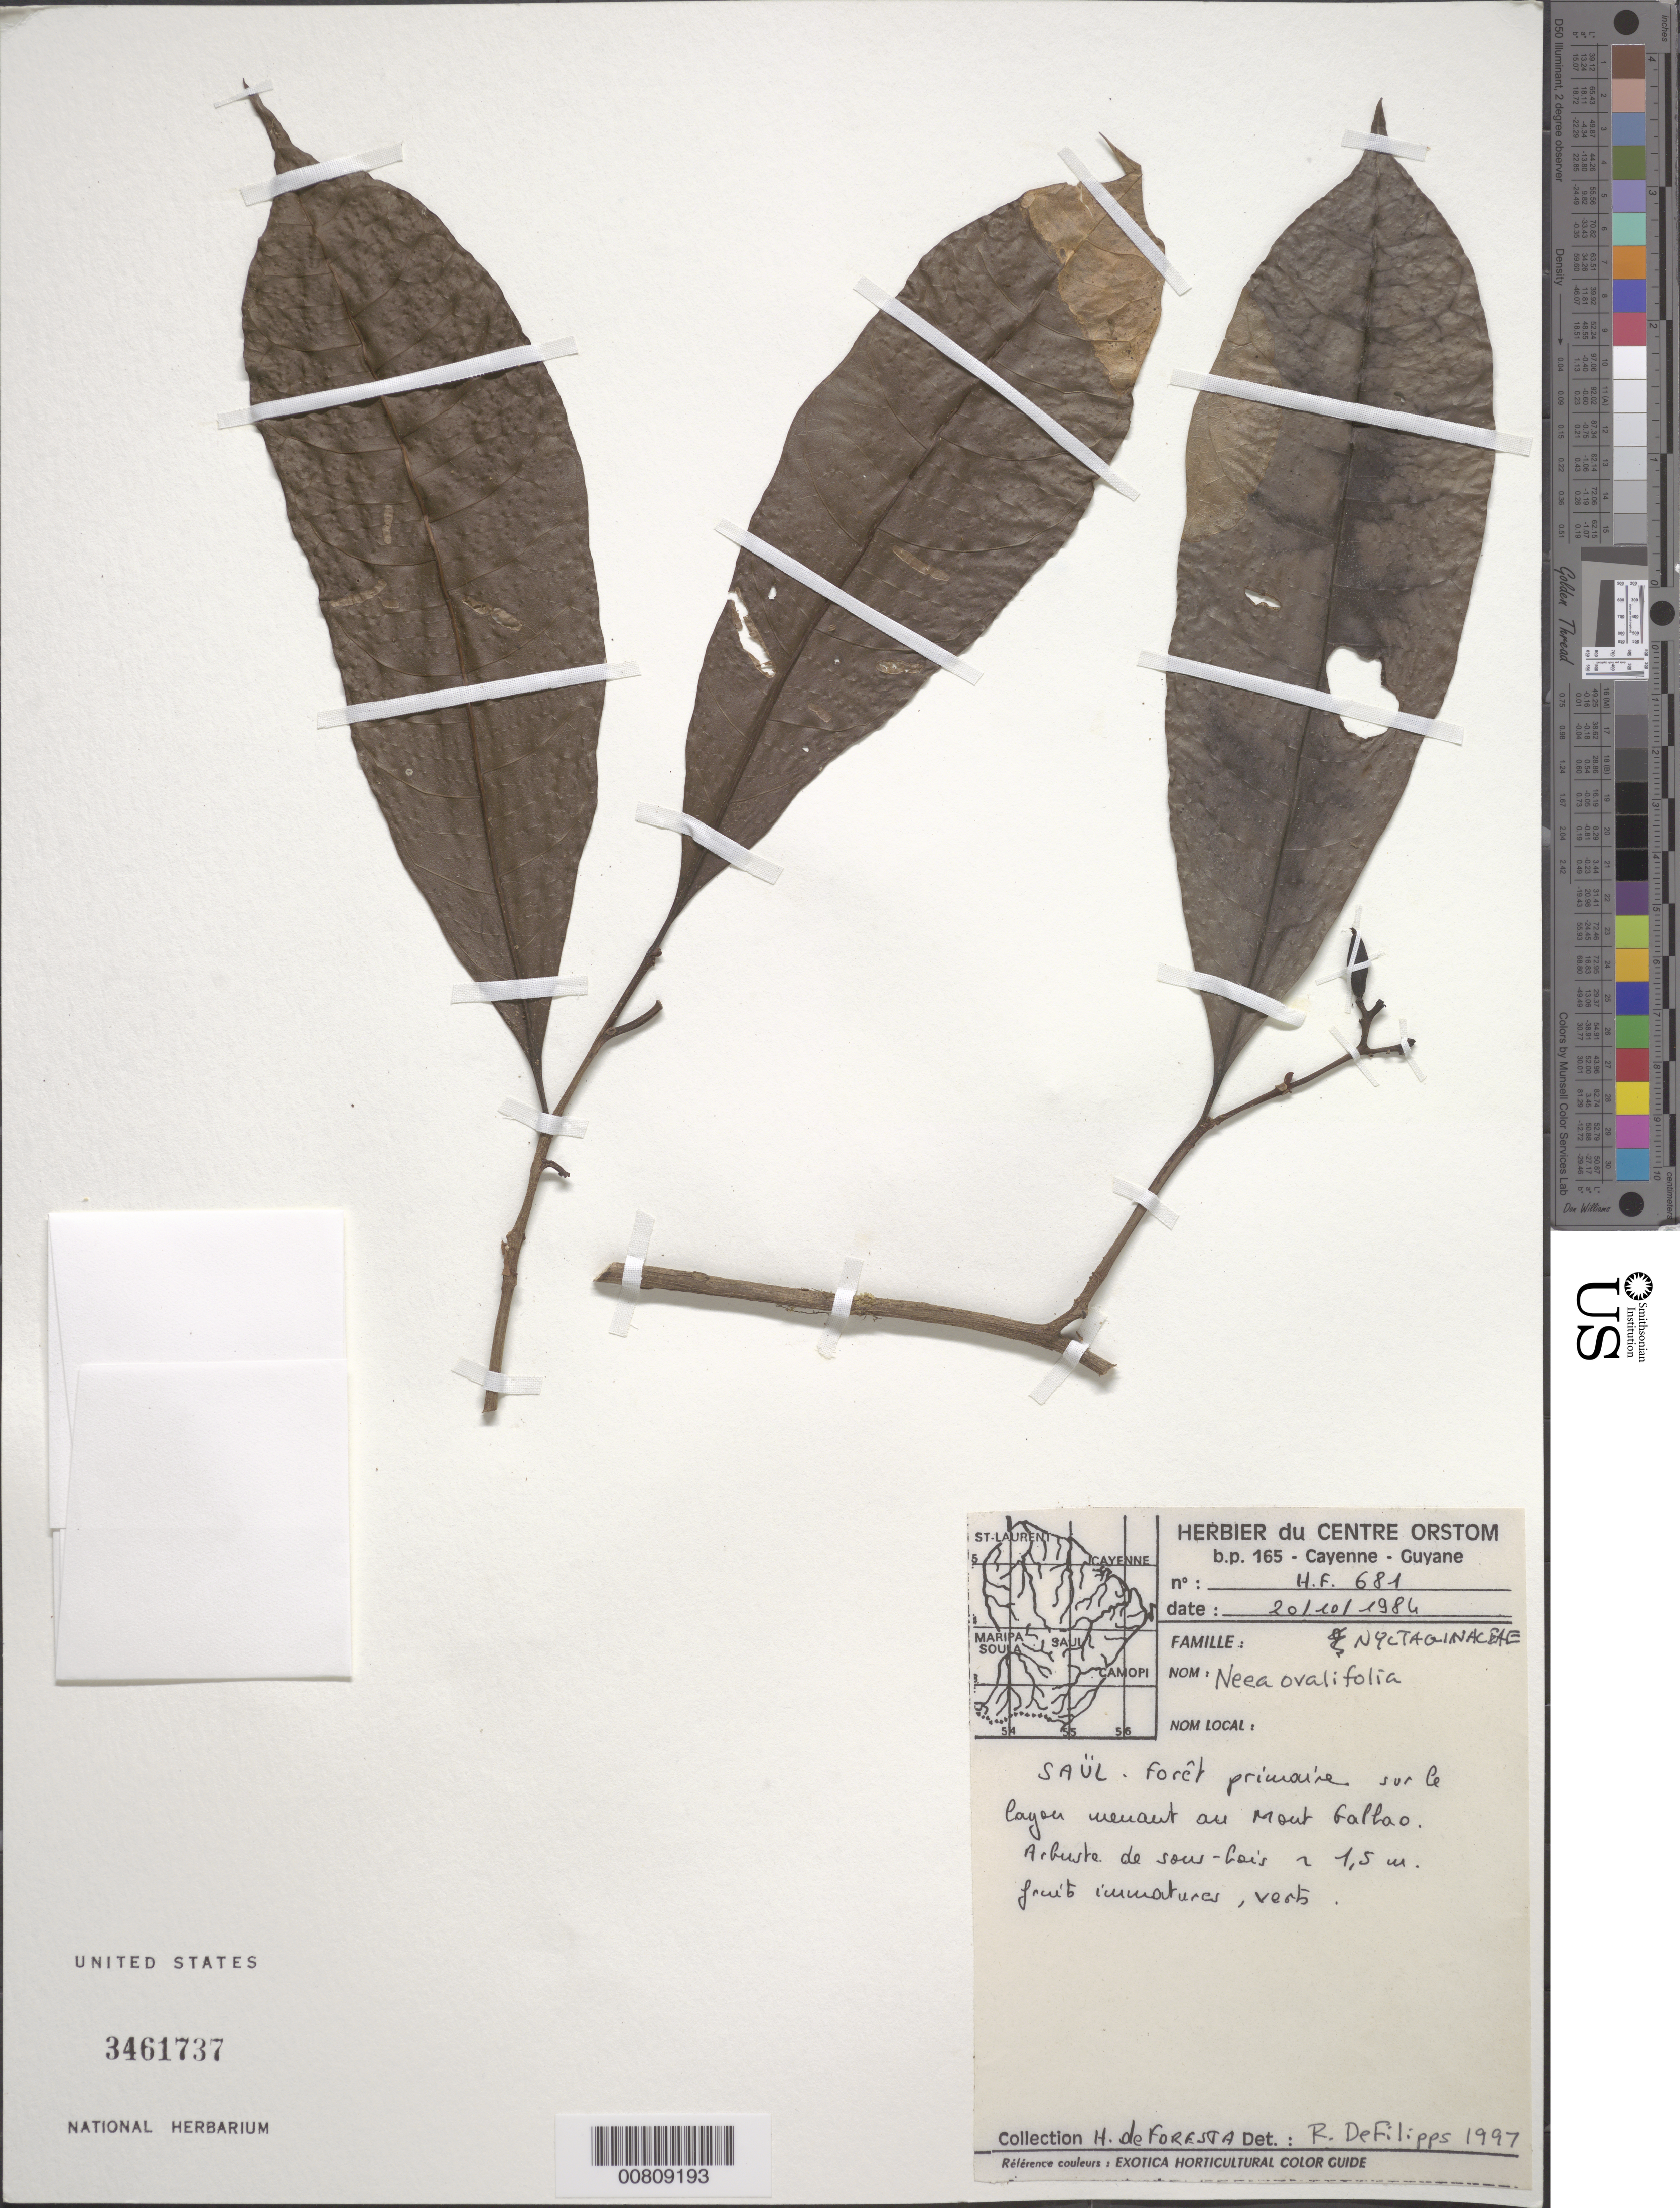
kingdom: Plantae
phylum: Tracheophyta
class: Magnoliopsida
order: Caryophyllales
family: Nyctaginaceae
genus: Neea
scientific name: Neea ovalifolia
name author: Spruce ex J.A. Schmidt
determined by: DeFilipps, R. A.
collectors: H. de Foresta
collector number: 681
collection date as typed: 20-Oct-84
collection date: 1984-10-20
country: French Guiana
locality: Saül, Mont Galbao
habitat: Forêt primaire sur le layon venant au Mont Galbao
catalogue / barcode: US 3461737